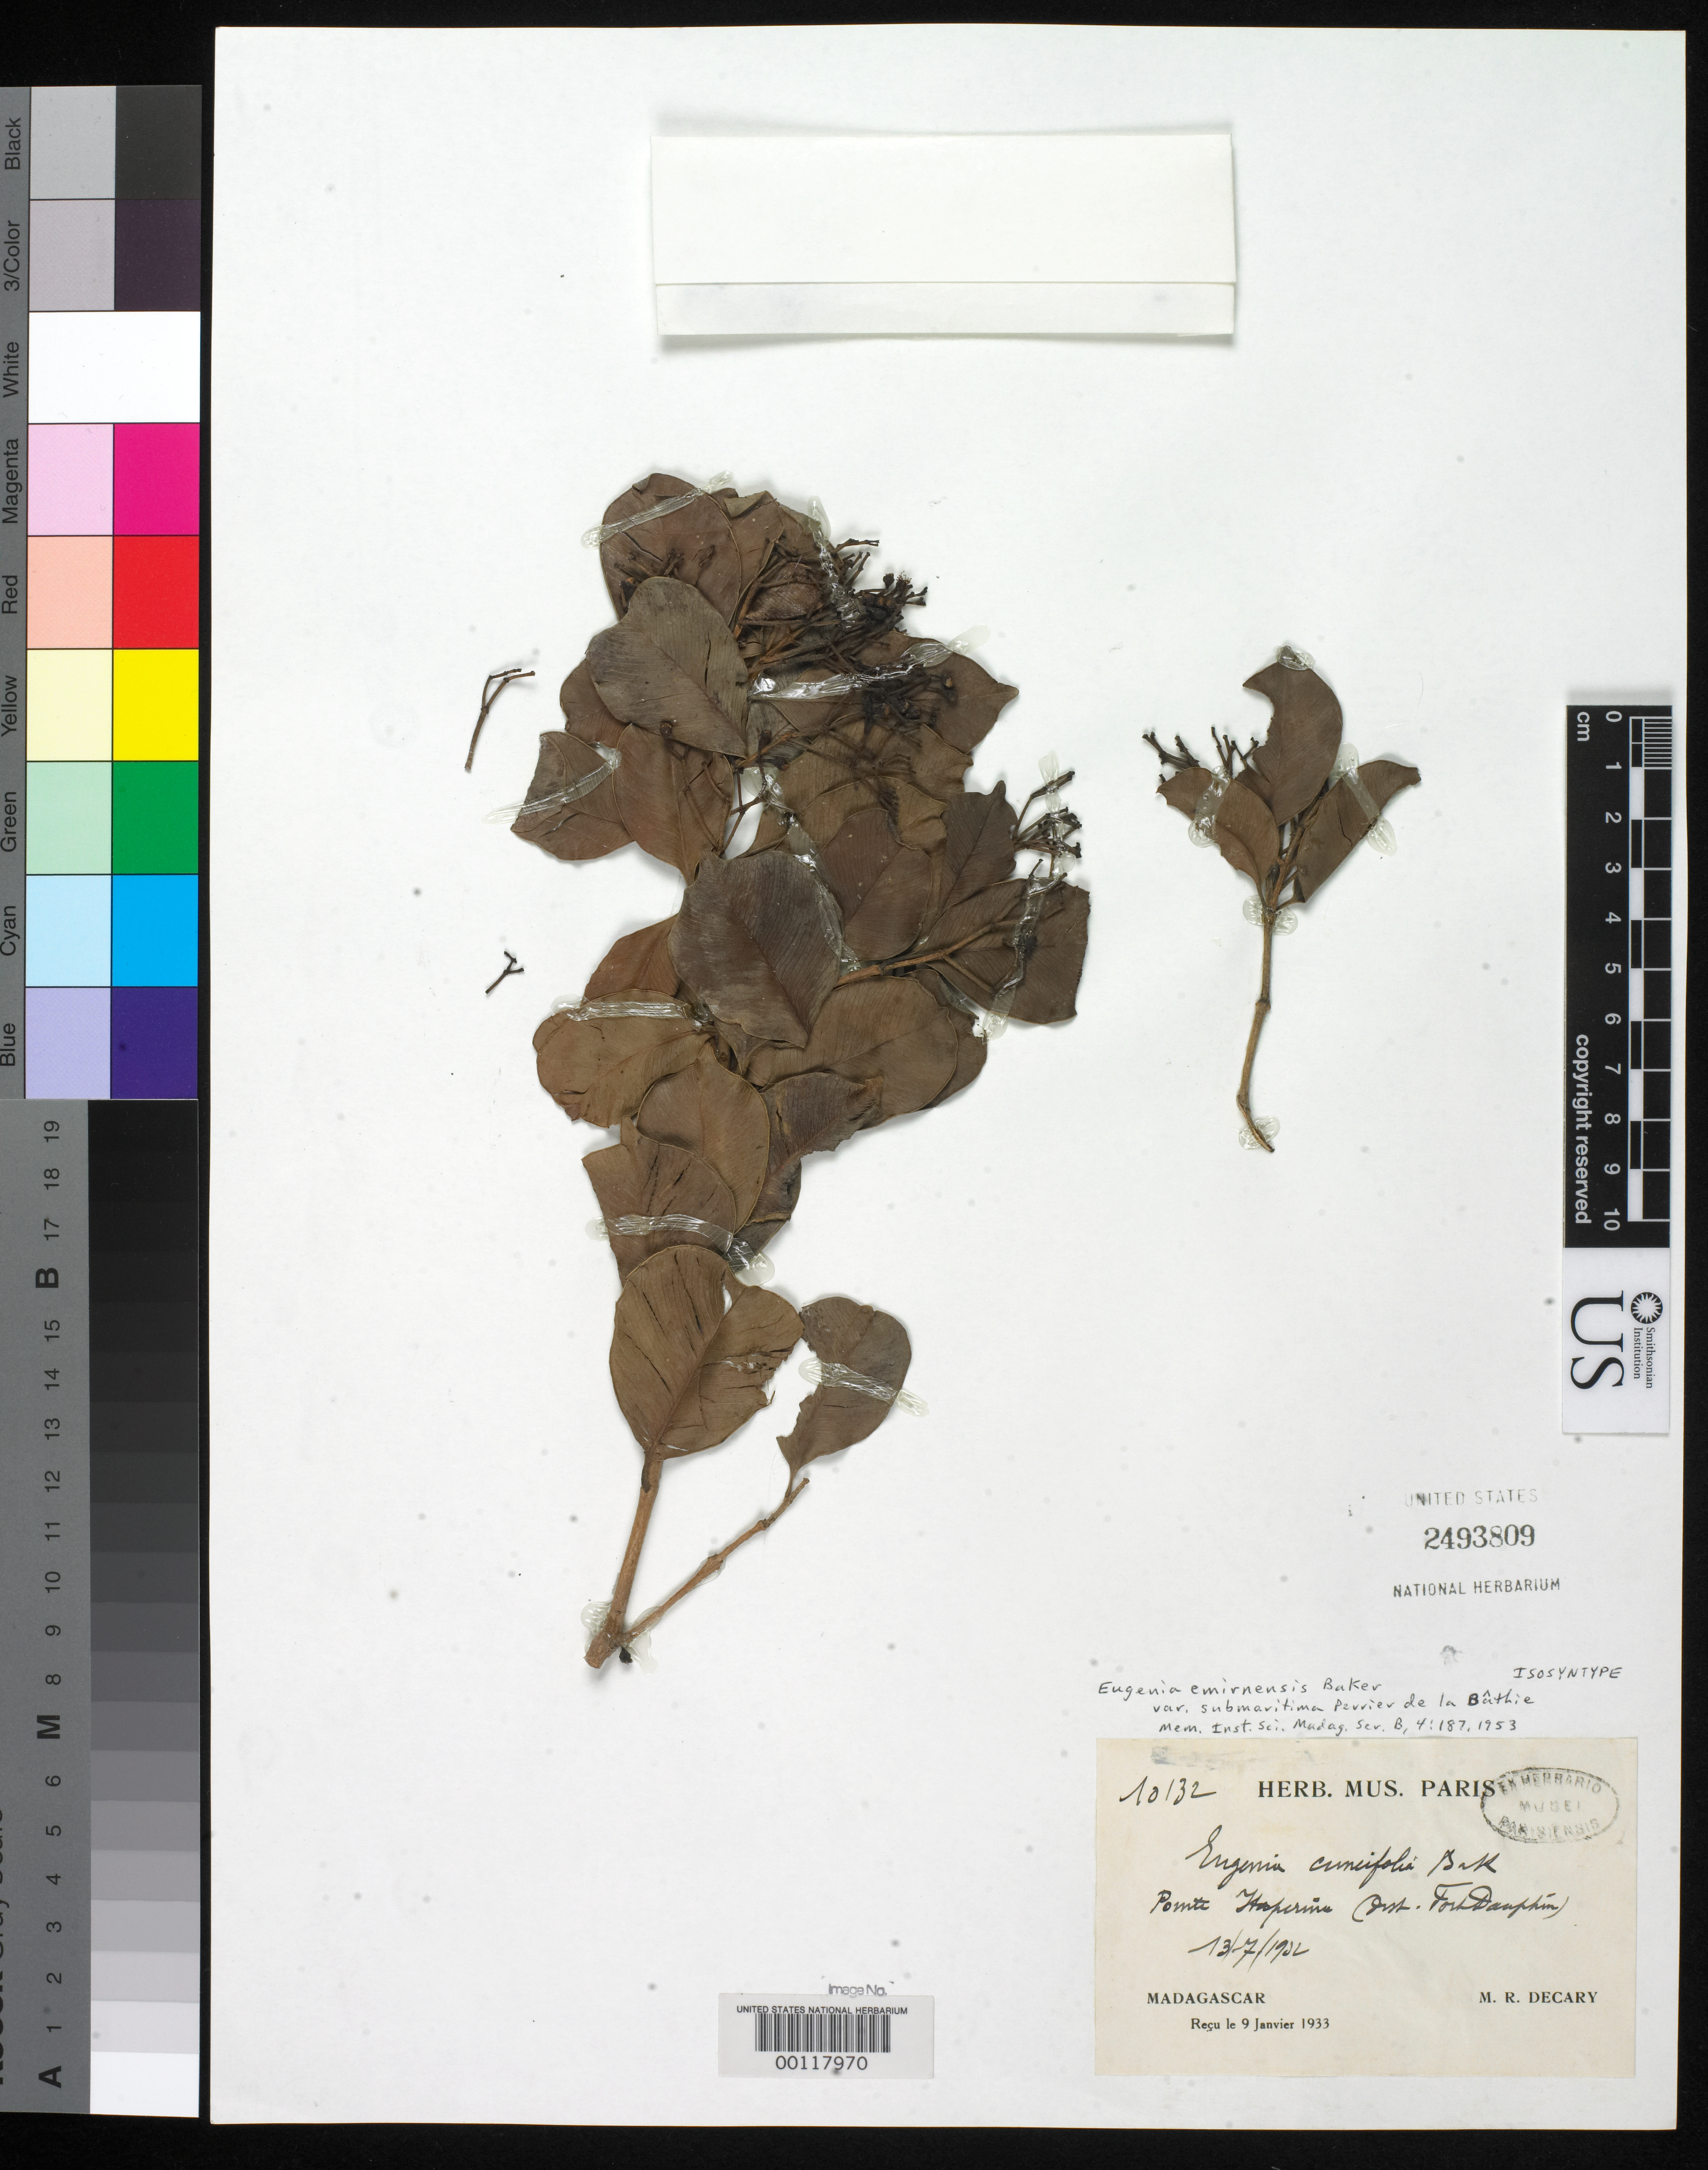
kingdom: Plantae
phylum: Tracheophyta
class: Magnoliopsida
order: Myrtales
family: Myrtaceae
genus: Eugenia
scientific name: Eugenia emirnensis var. submaritima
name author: H. Perrier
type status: Isosyntype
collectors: R. Decary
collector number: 10132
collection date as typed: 09 Jan 1933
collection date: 1933-01-09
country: Madagascar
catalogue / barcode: US 2493809